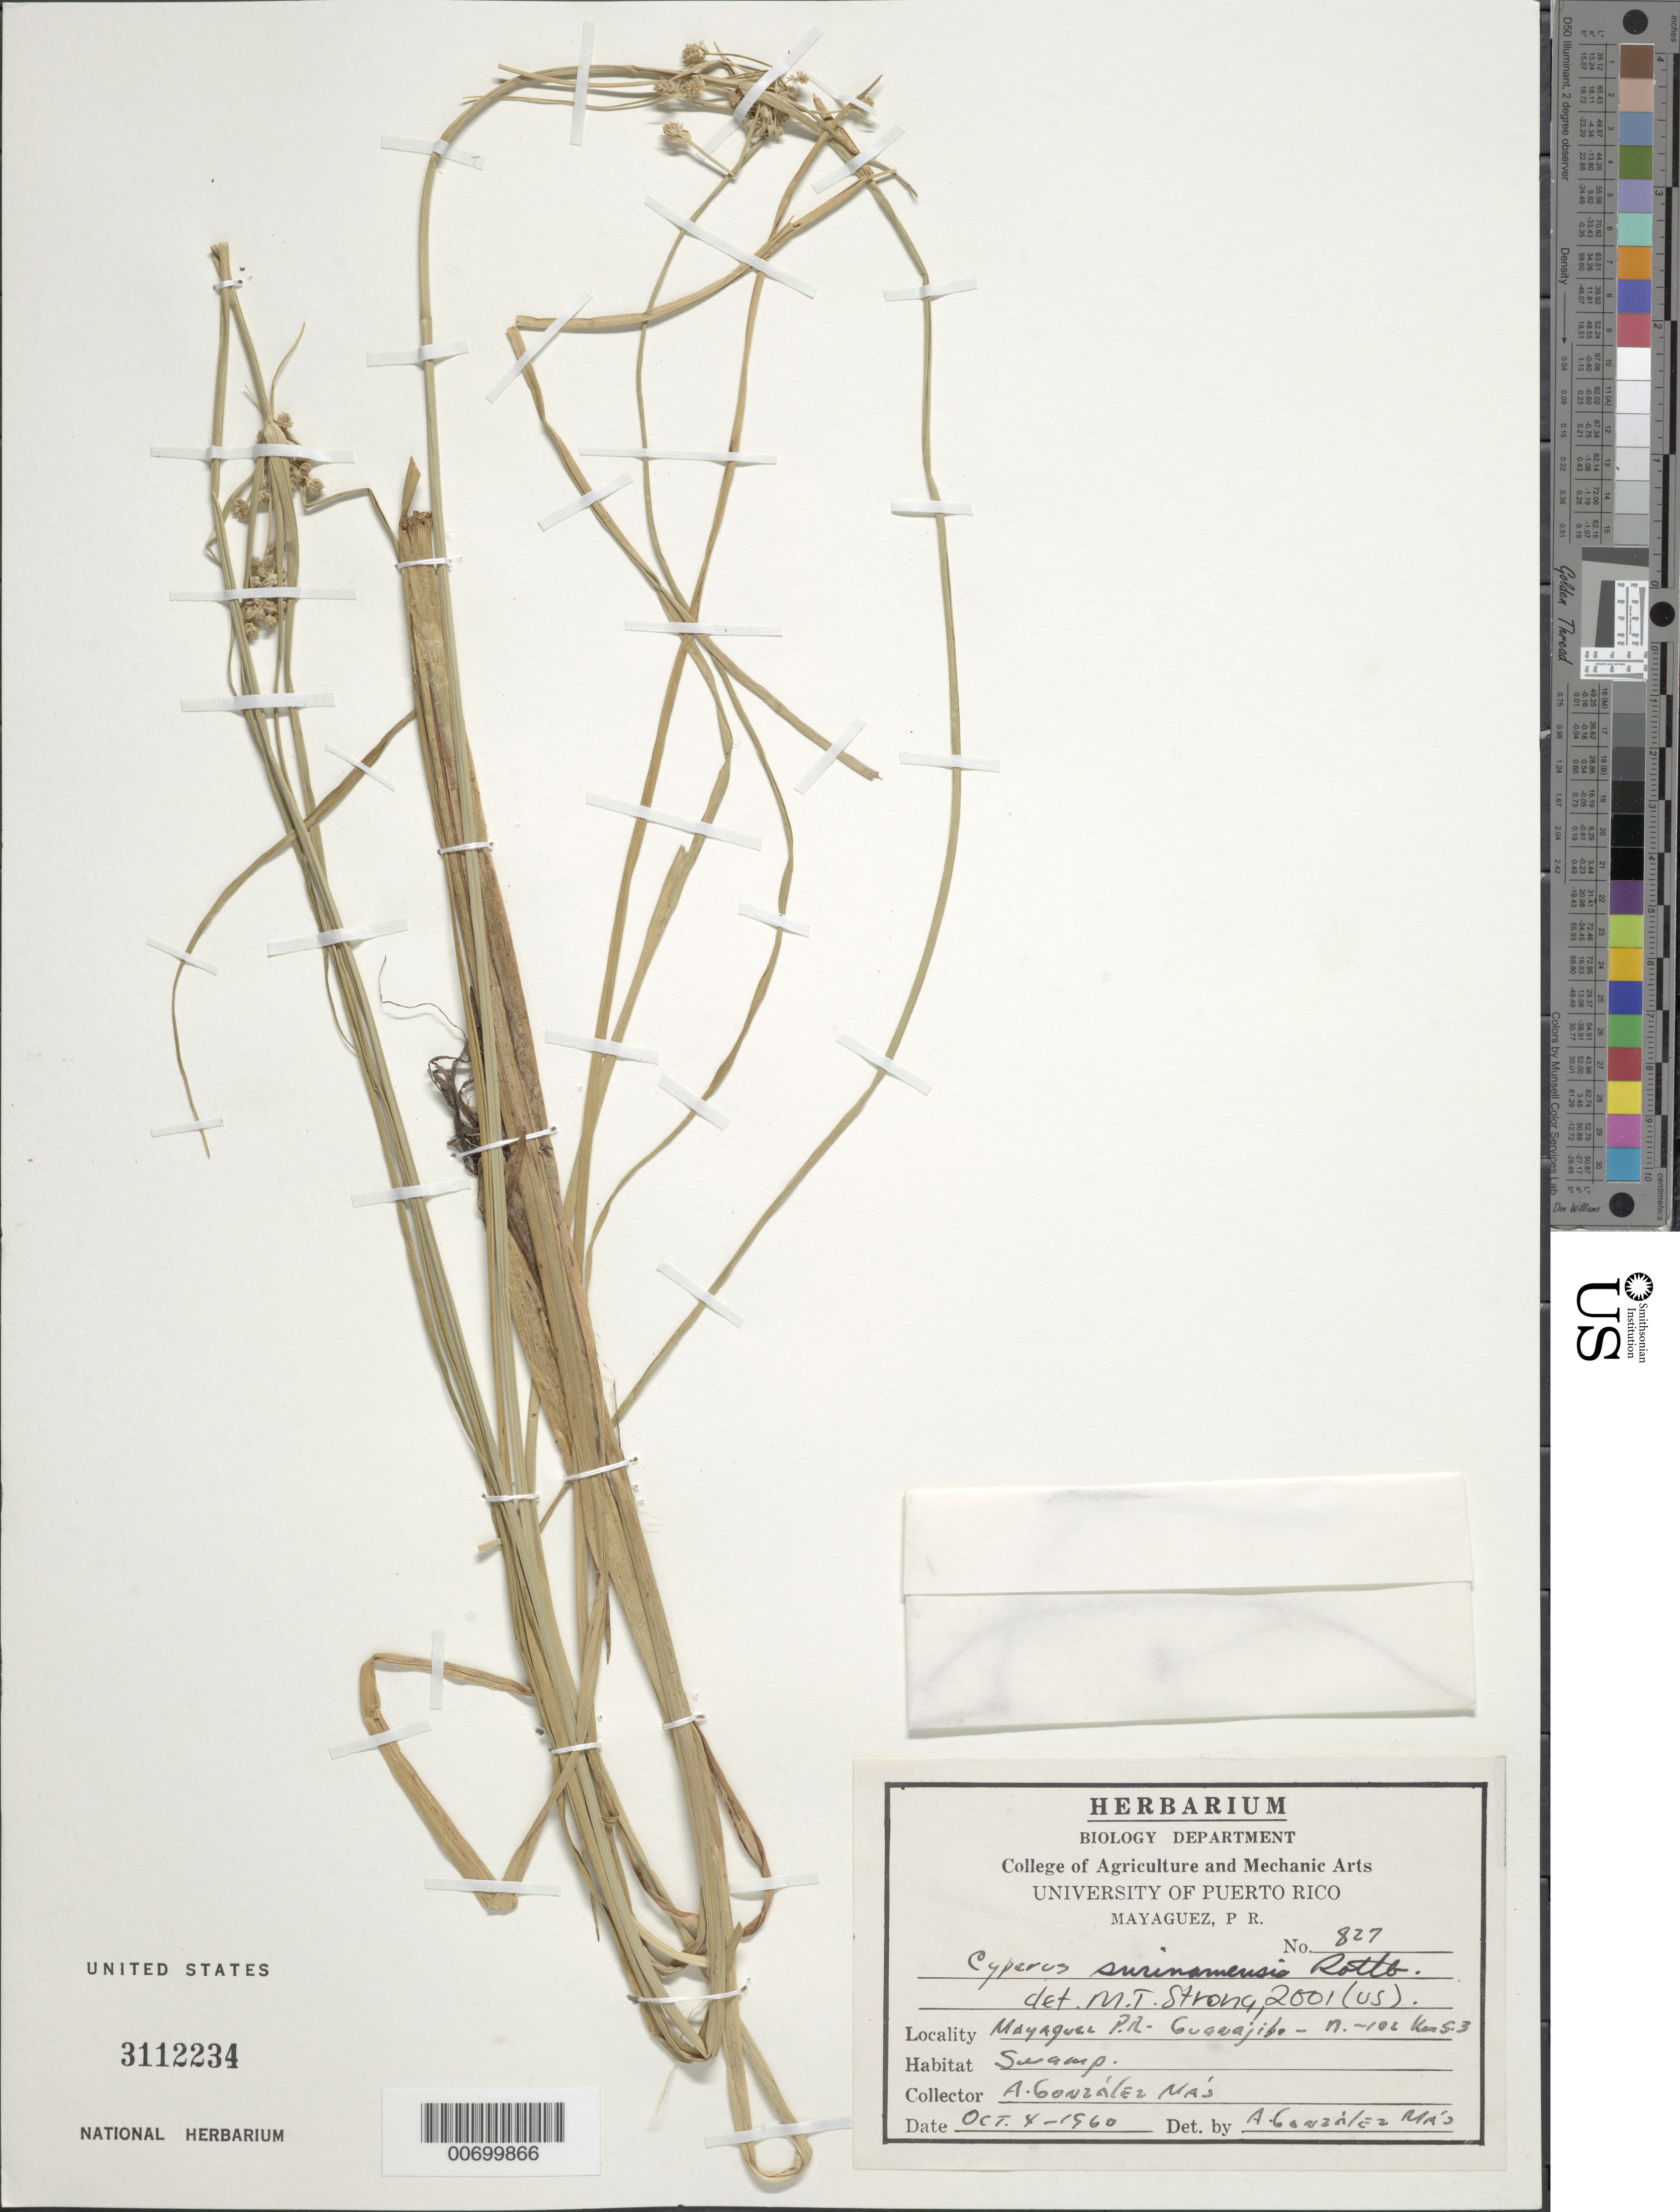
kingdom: Plantae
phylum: Tracheophyta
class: Liliopsida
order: Poales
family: Cyperaceae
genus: Cyperus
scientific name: Cyperus surinamensis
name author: Rottb.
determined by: Strong, M. T., (US), Smithsonian Institution - National Museum of Natural History (UNITED STATES)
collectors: A. González Más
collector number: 827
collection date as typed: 04 Oct 1960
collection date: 1960-10-04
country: Puerto Rico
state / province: Mayagüez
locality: Mayagüez: Guanajibo, Rd. 102, km 5.3.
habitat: Swamp.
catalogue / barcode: US 3112234